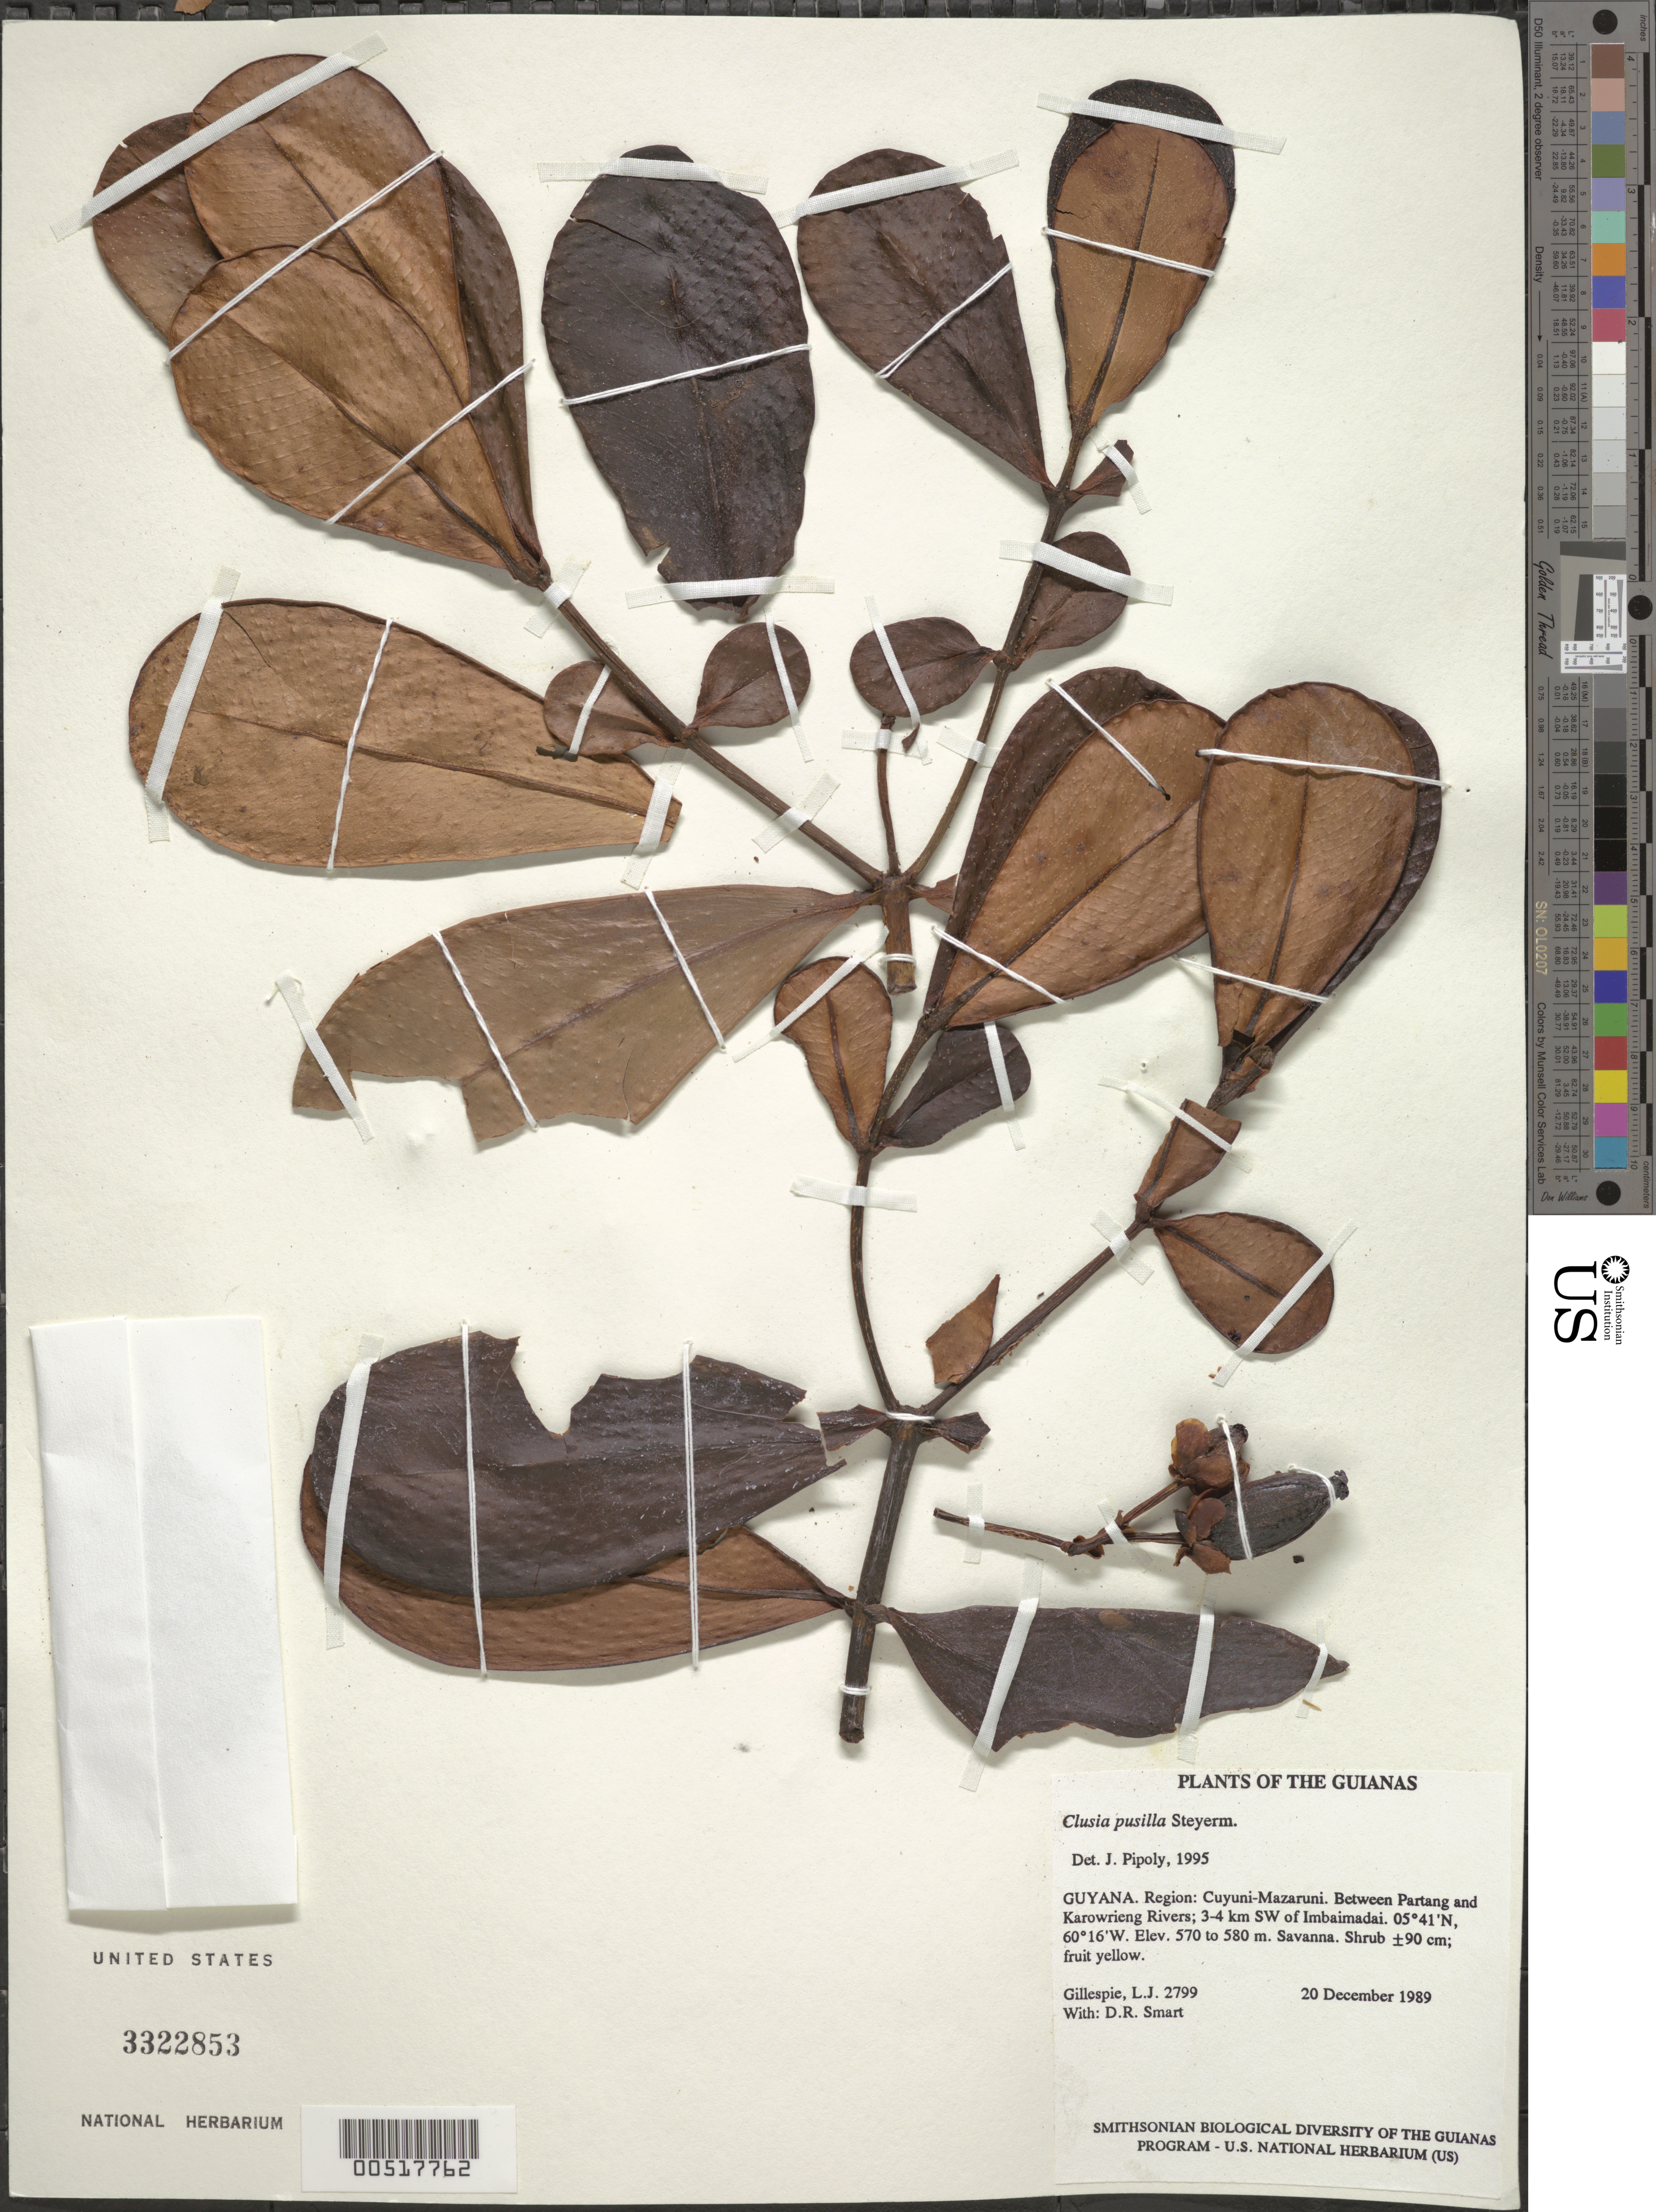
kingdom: Plantae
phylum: Tracheophyta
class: Magnoliopsida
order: Malpighiales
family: Clusiaceae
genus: Clusia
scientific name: Clusia pusilla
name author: Steyerm.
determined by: Pipoly, J. J., III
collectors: L. J. Gillespie & D. R. Smart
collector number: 2799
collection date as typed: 20 December 1989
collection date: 1989-12-20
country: Guyana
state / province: Cuyuni-Mazaruni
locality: Between Partang and Karowrieng Rivers; 3-4 km SW of Imbaimadai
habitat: Savanna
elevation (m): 570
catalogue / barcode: US 3322853